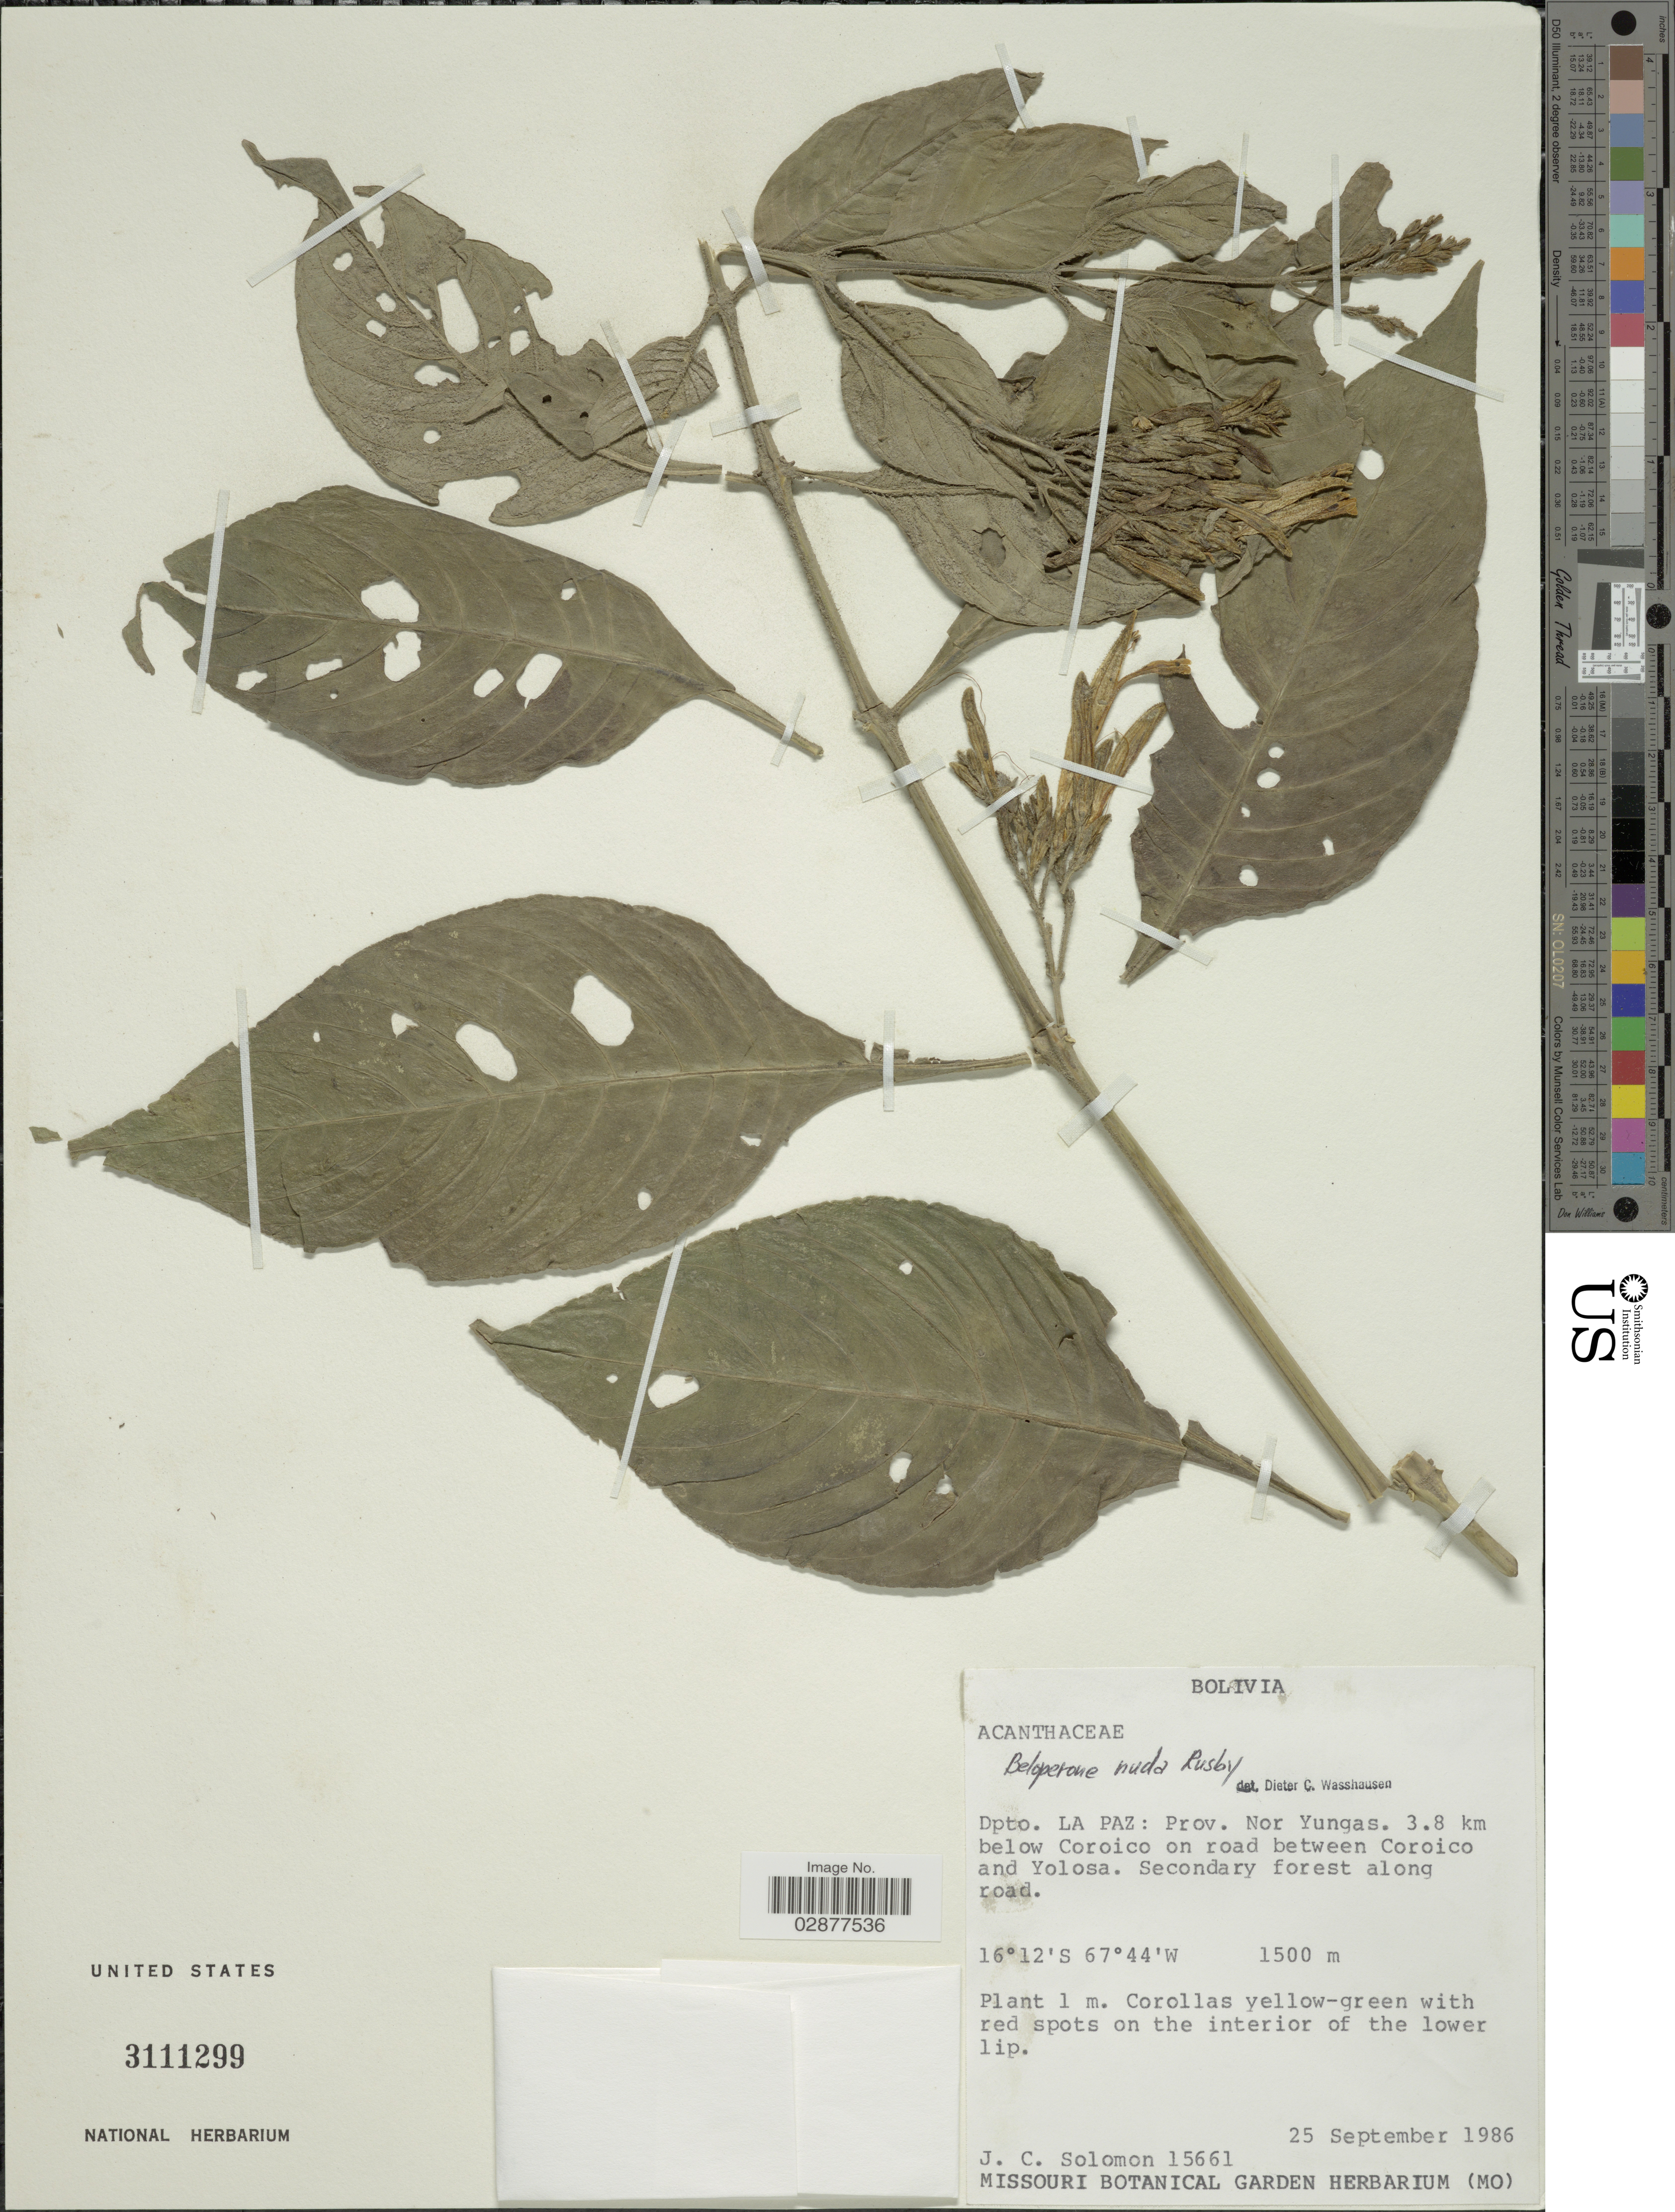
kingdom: Plantae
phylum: Tracheophyta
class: Magnoliopsida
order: Lamiales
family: Acanthaceae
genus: Justicia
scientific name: Justicia boliviensis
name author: (Bremek.) V.A.W. Graham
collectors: J. C. Solomon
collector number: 15661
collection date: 1986-09-25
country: Bolivia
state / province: La Paz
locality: Dpto. La Paz: Prov. Nor Yungas. 3.8 km below Coroico on road between Coroico and Yolosa.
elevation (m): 1500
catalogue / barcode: US 3111299